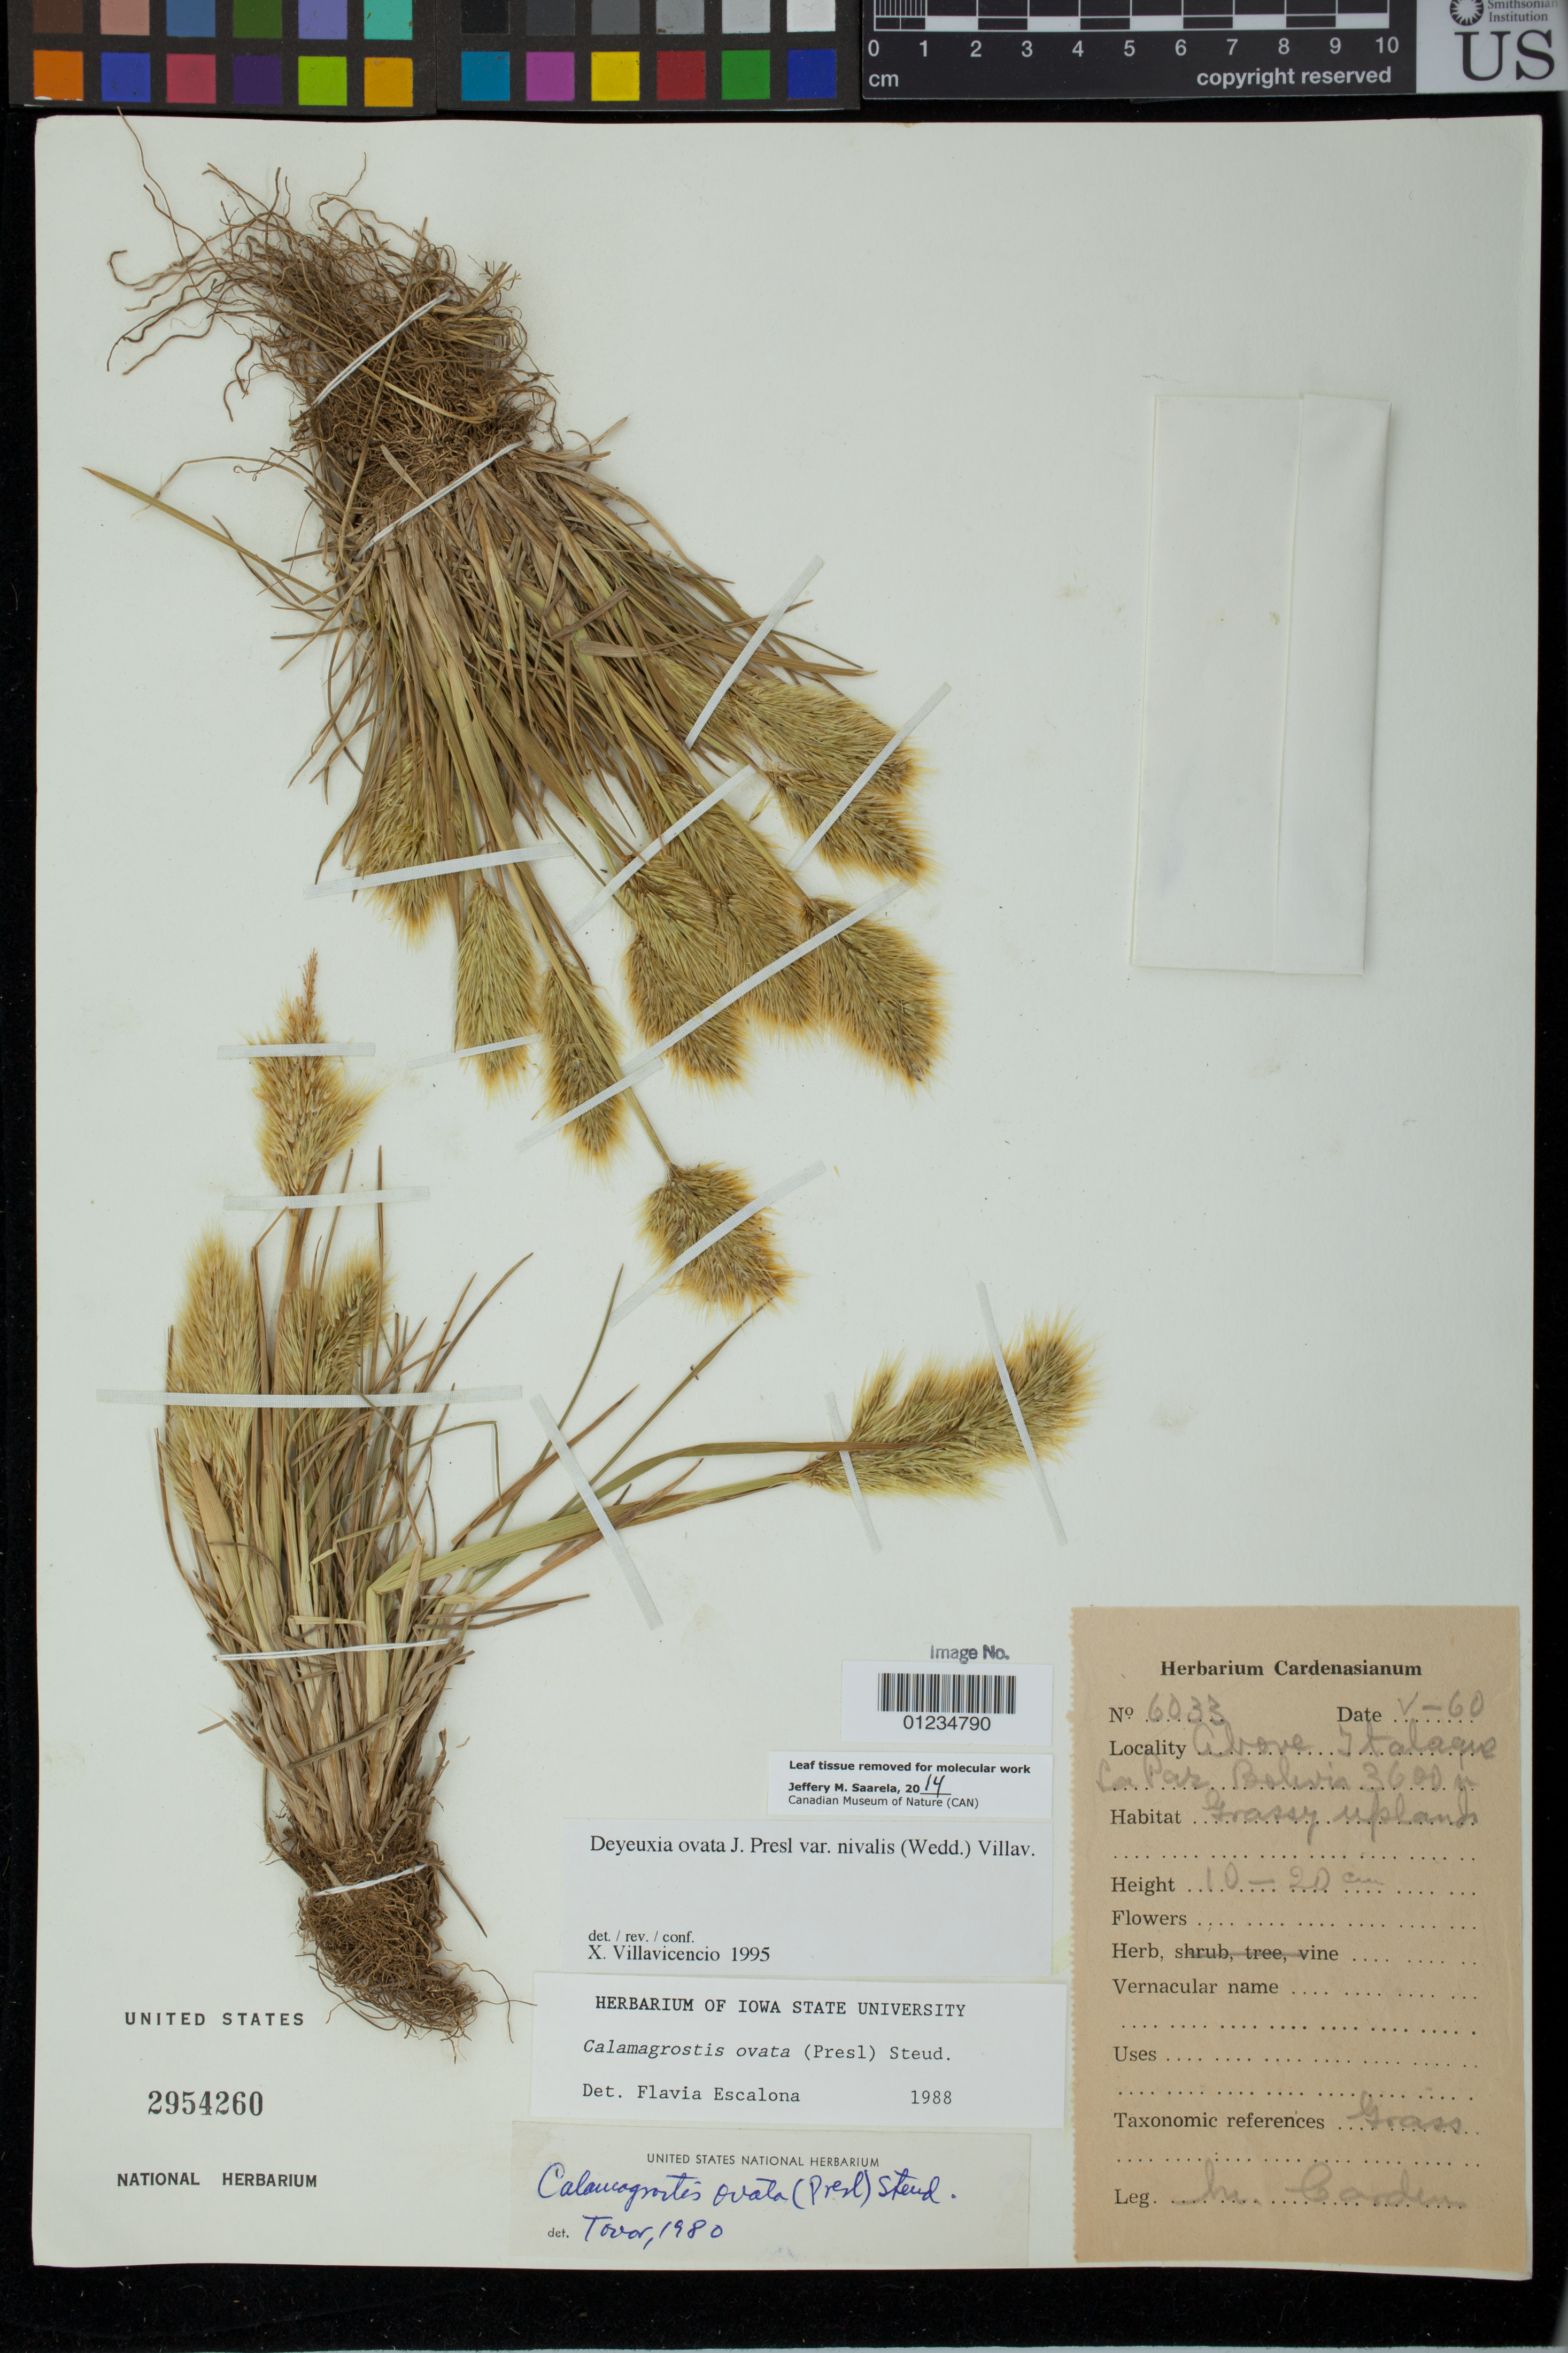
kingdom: Plantae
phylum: Tracheophyta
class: Liliopsida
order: Poales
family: Poaceae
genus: Deyeuxia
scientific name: Deyeuxia ovata var. nivalis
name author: (Wedd.) J. Presl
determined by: Villavicencio, X.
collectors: M. Cárdenas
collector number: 6033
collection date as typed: V - 60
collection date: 1960-05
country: Bolivia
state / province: La Páz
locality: Above Italaque.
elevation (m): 3600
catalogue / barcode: US 2954260